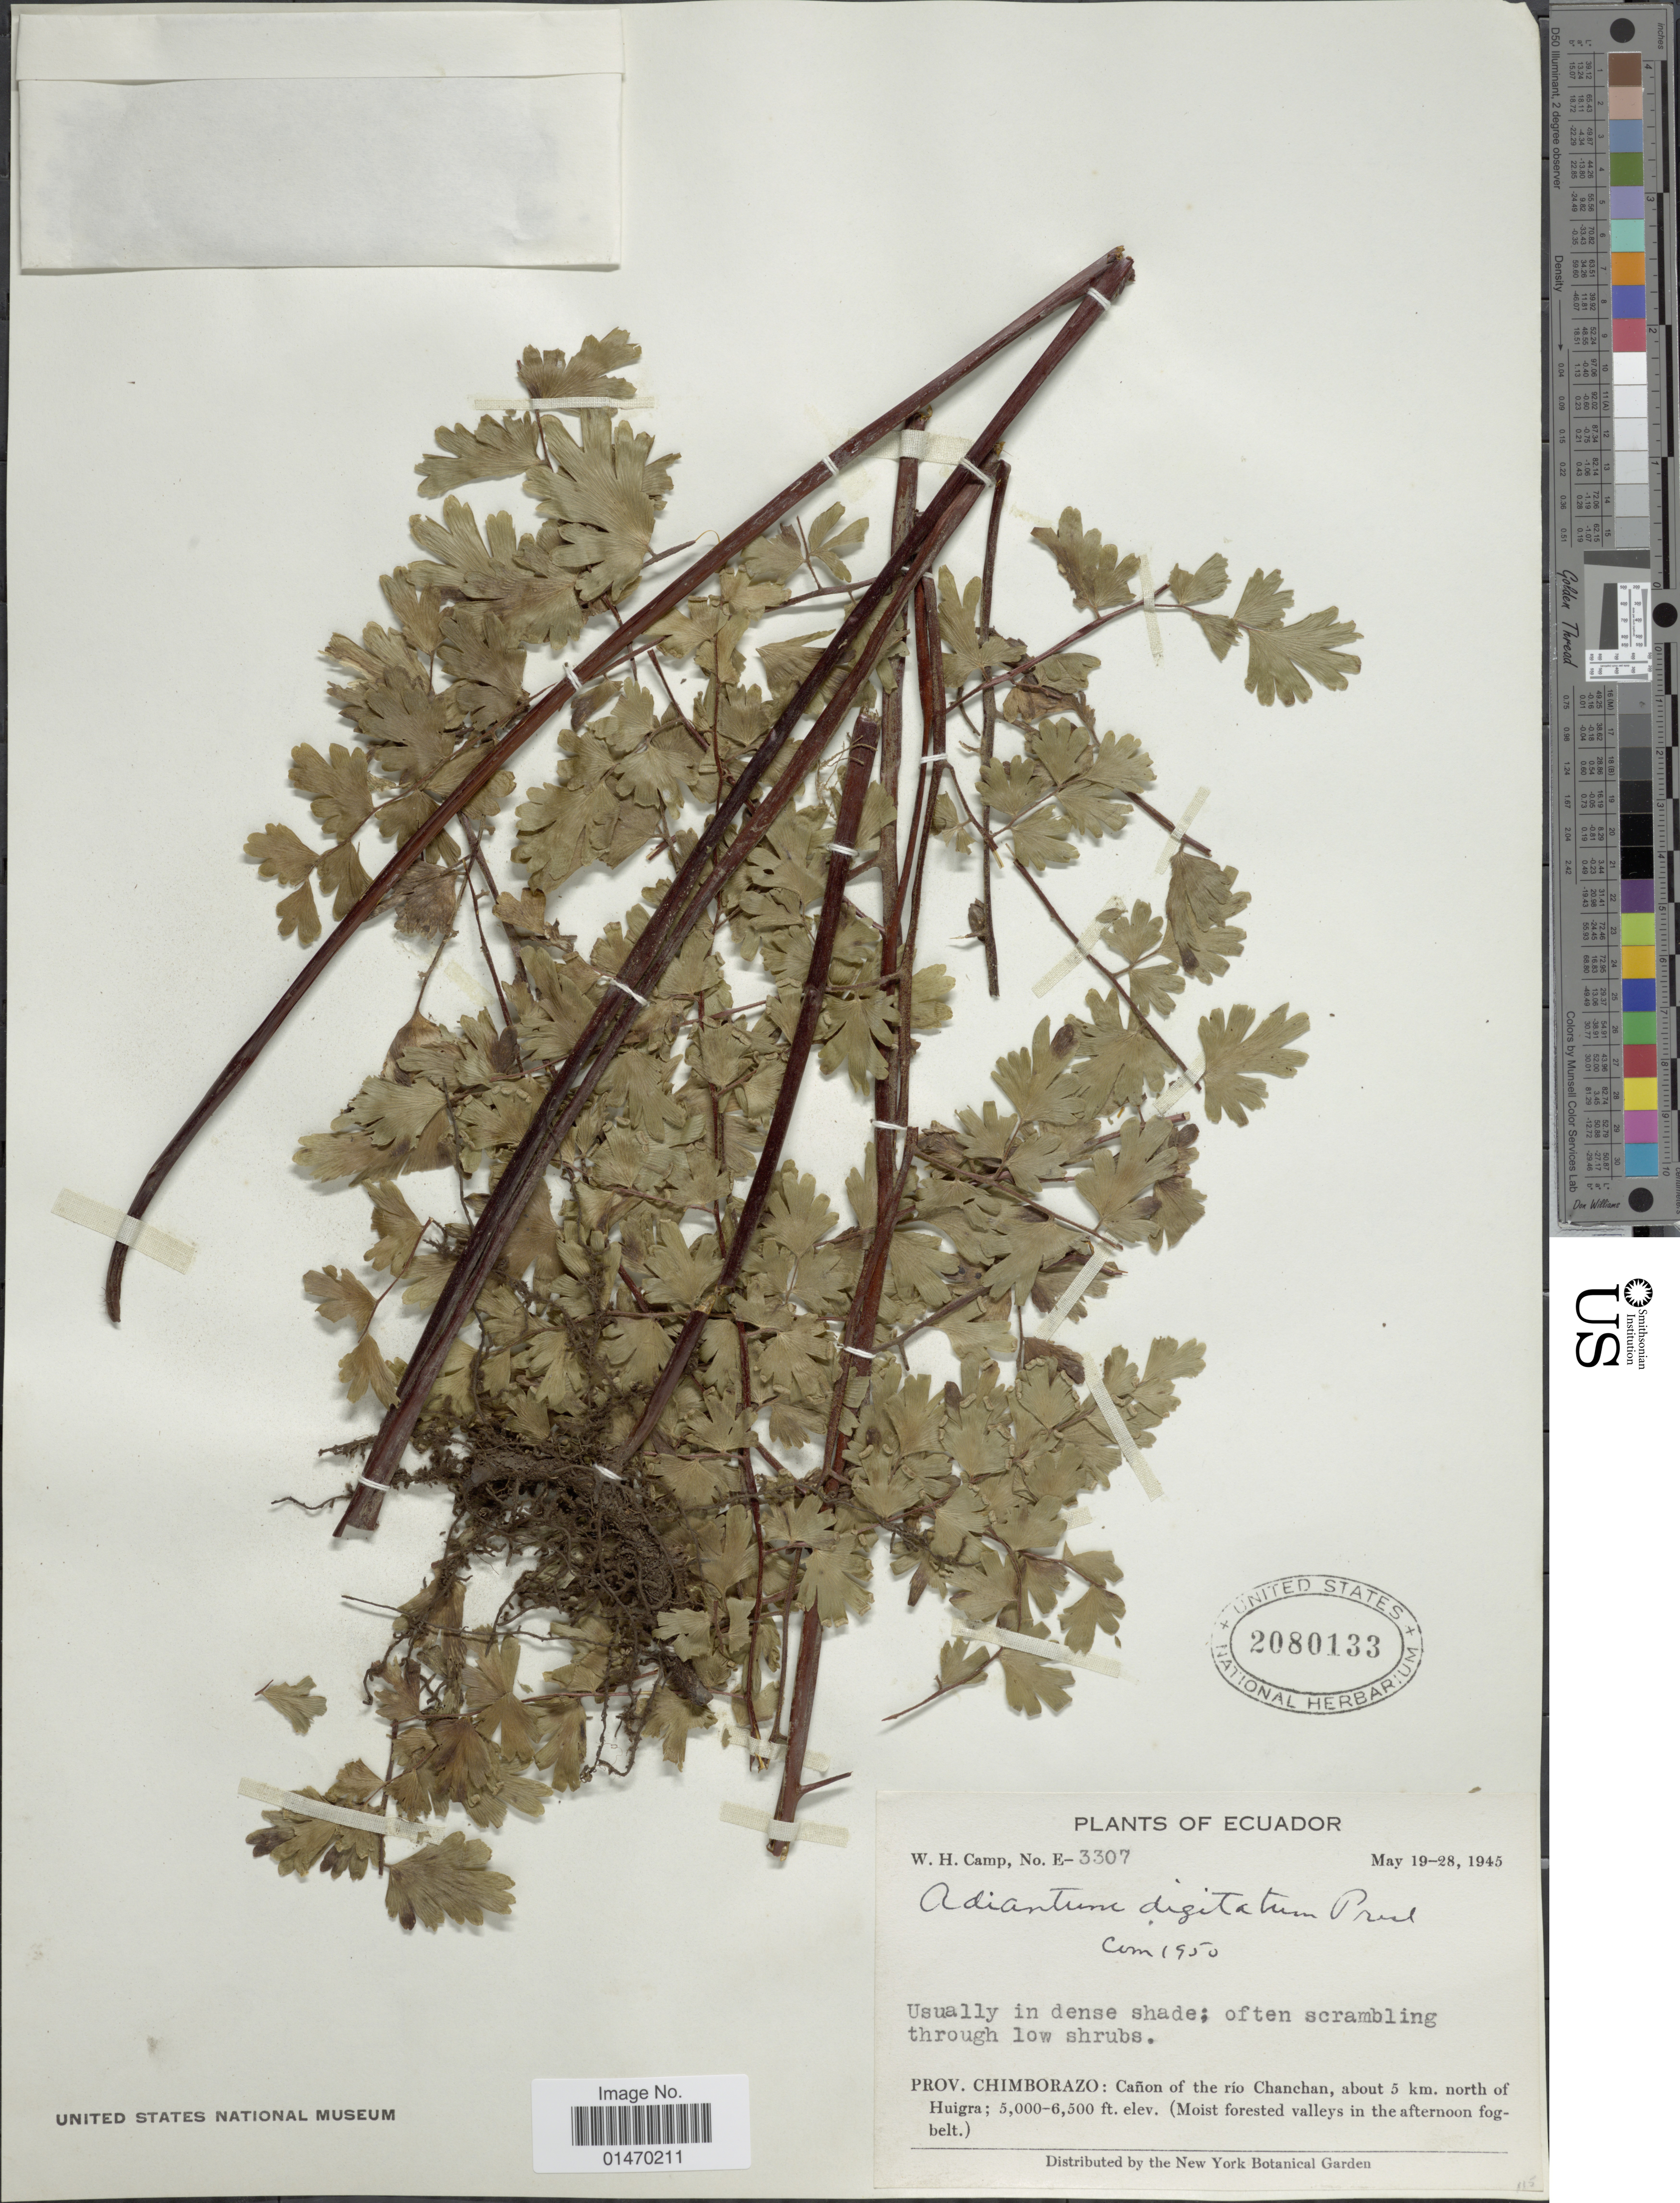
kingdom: Plantae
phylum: Tracheophyta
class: Polypodiopsida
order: Polypodiales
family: Pteridaceae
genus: Adiantum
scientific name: Adiantum digitatum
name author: Hook.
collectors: W. H. Camp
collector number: E-3307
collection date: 1945-05-19/1954-05-28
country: Ecuador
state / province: Chimborazo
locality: Canon of the rio Chachan, about 5 km. north of Huigra.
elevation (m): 1524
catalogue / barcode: US 2080133